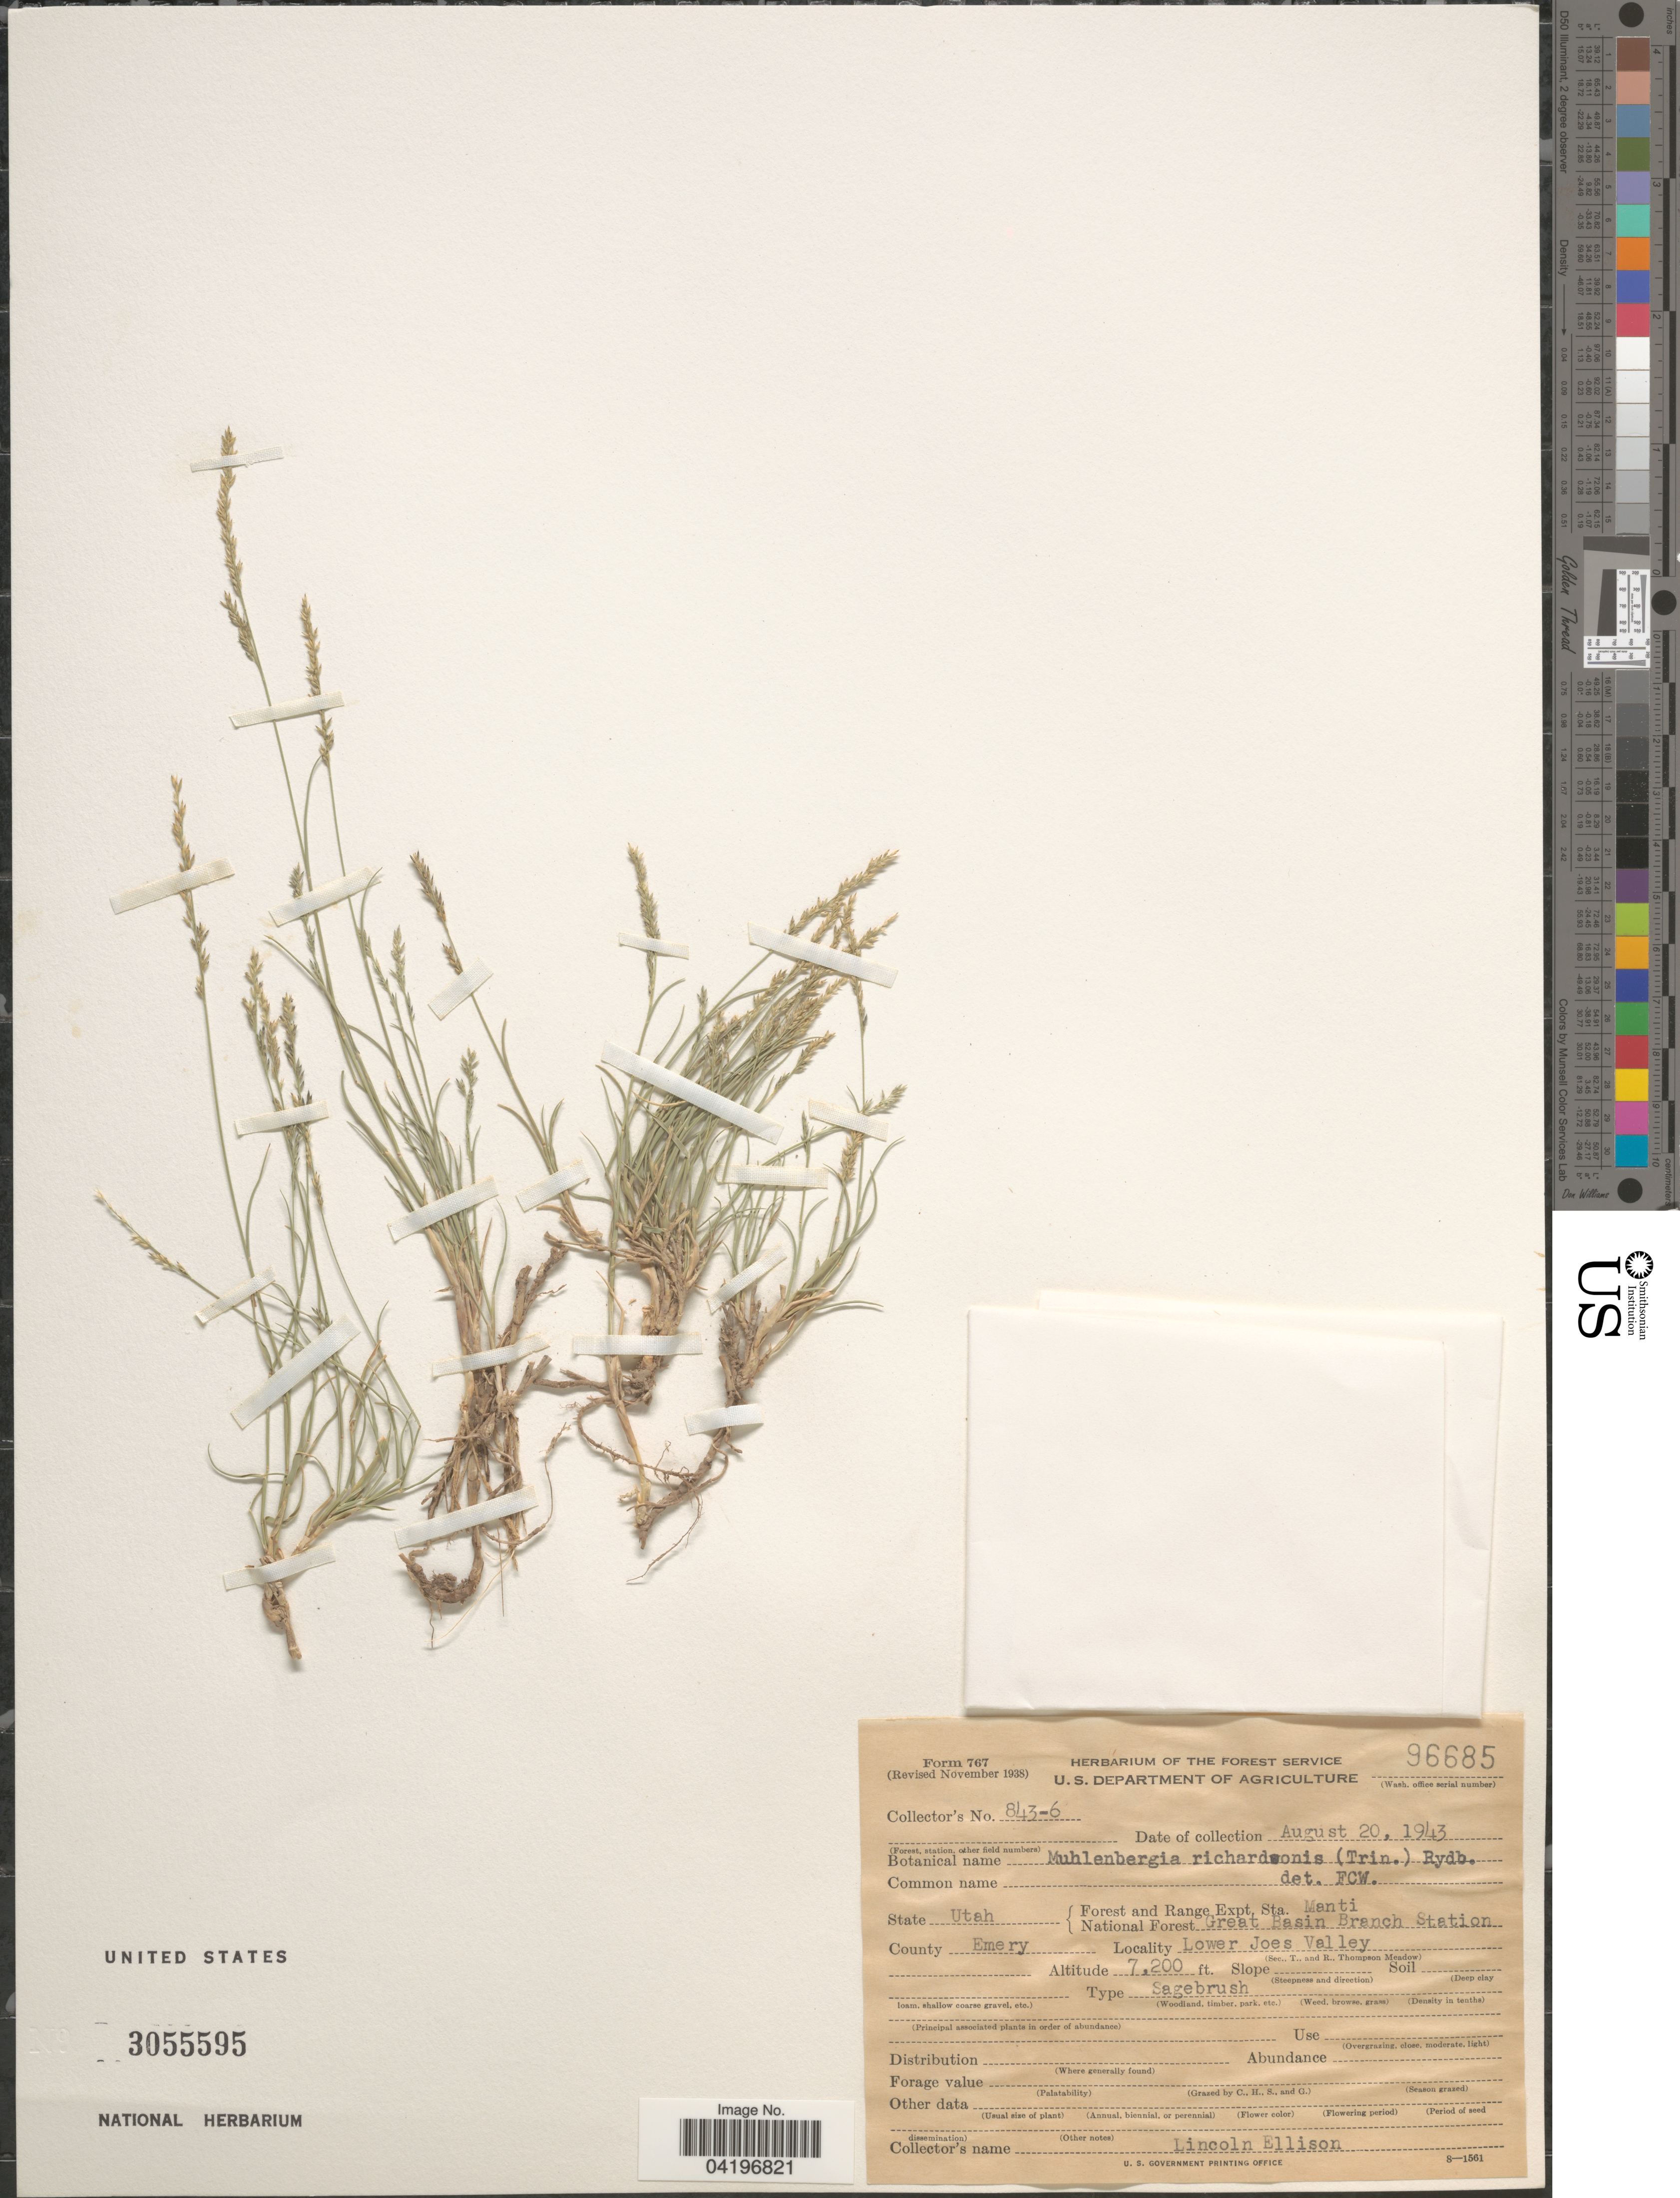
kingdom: Plantae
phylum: Tracheophyta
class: Liliopsida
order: Poales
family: Poaceae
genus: Muhlenbergia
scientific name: Muhlenbergia richardsonis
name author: (Trin.) Rydb.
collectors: L. Ellison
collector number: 843-6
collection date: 1943-08-20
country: United States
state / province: Utah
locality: Forest and Range Expt Sta. National Forest Manti Great Basin Branch Station. County Emery. Lower Joes Valley.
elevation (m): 2195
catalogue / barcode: US 3055595